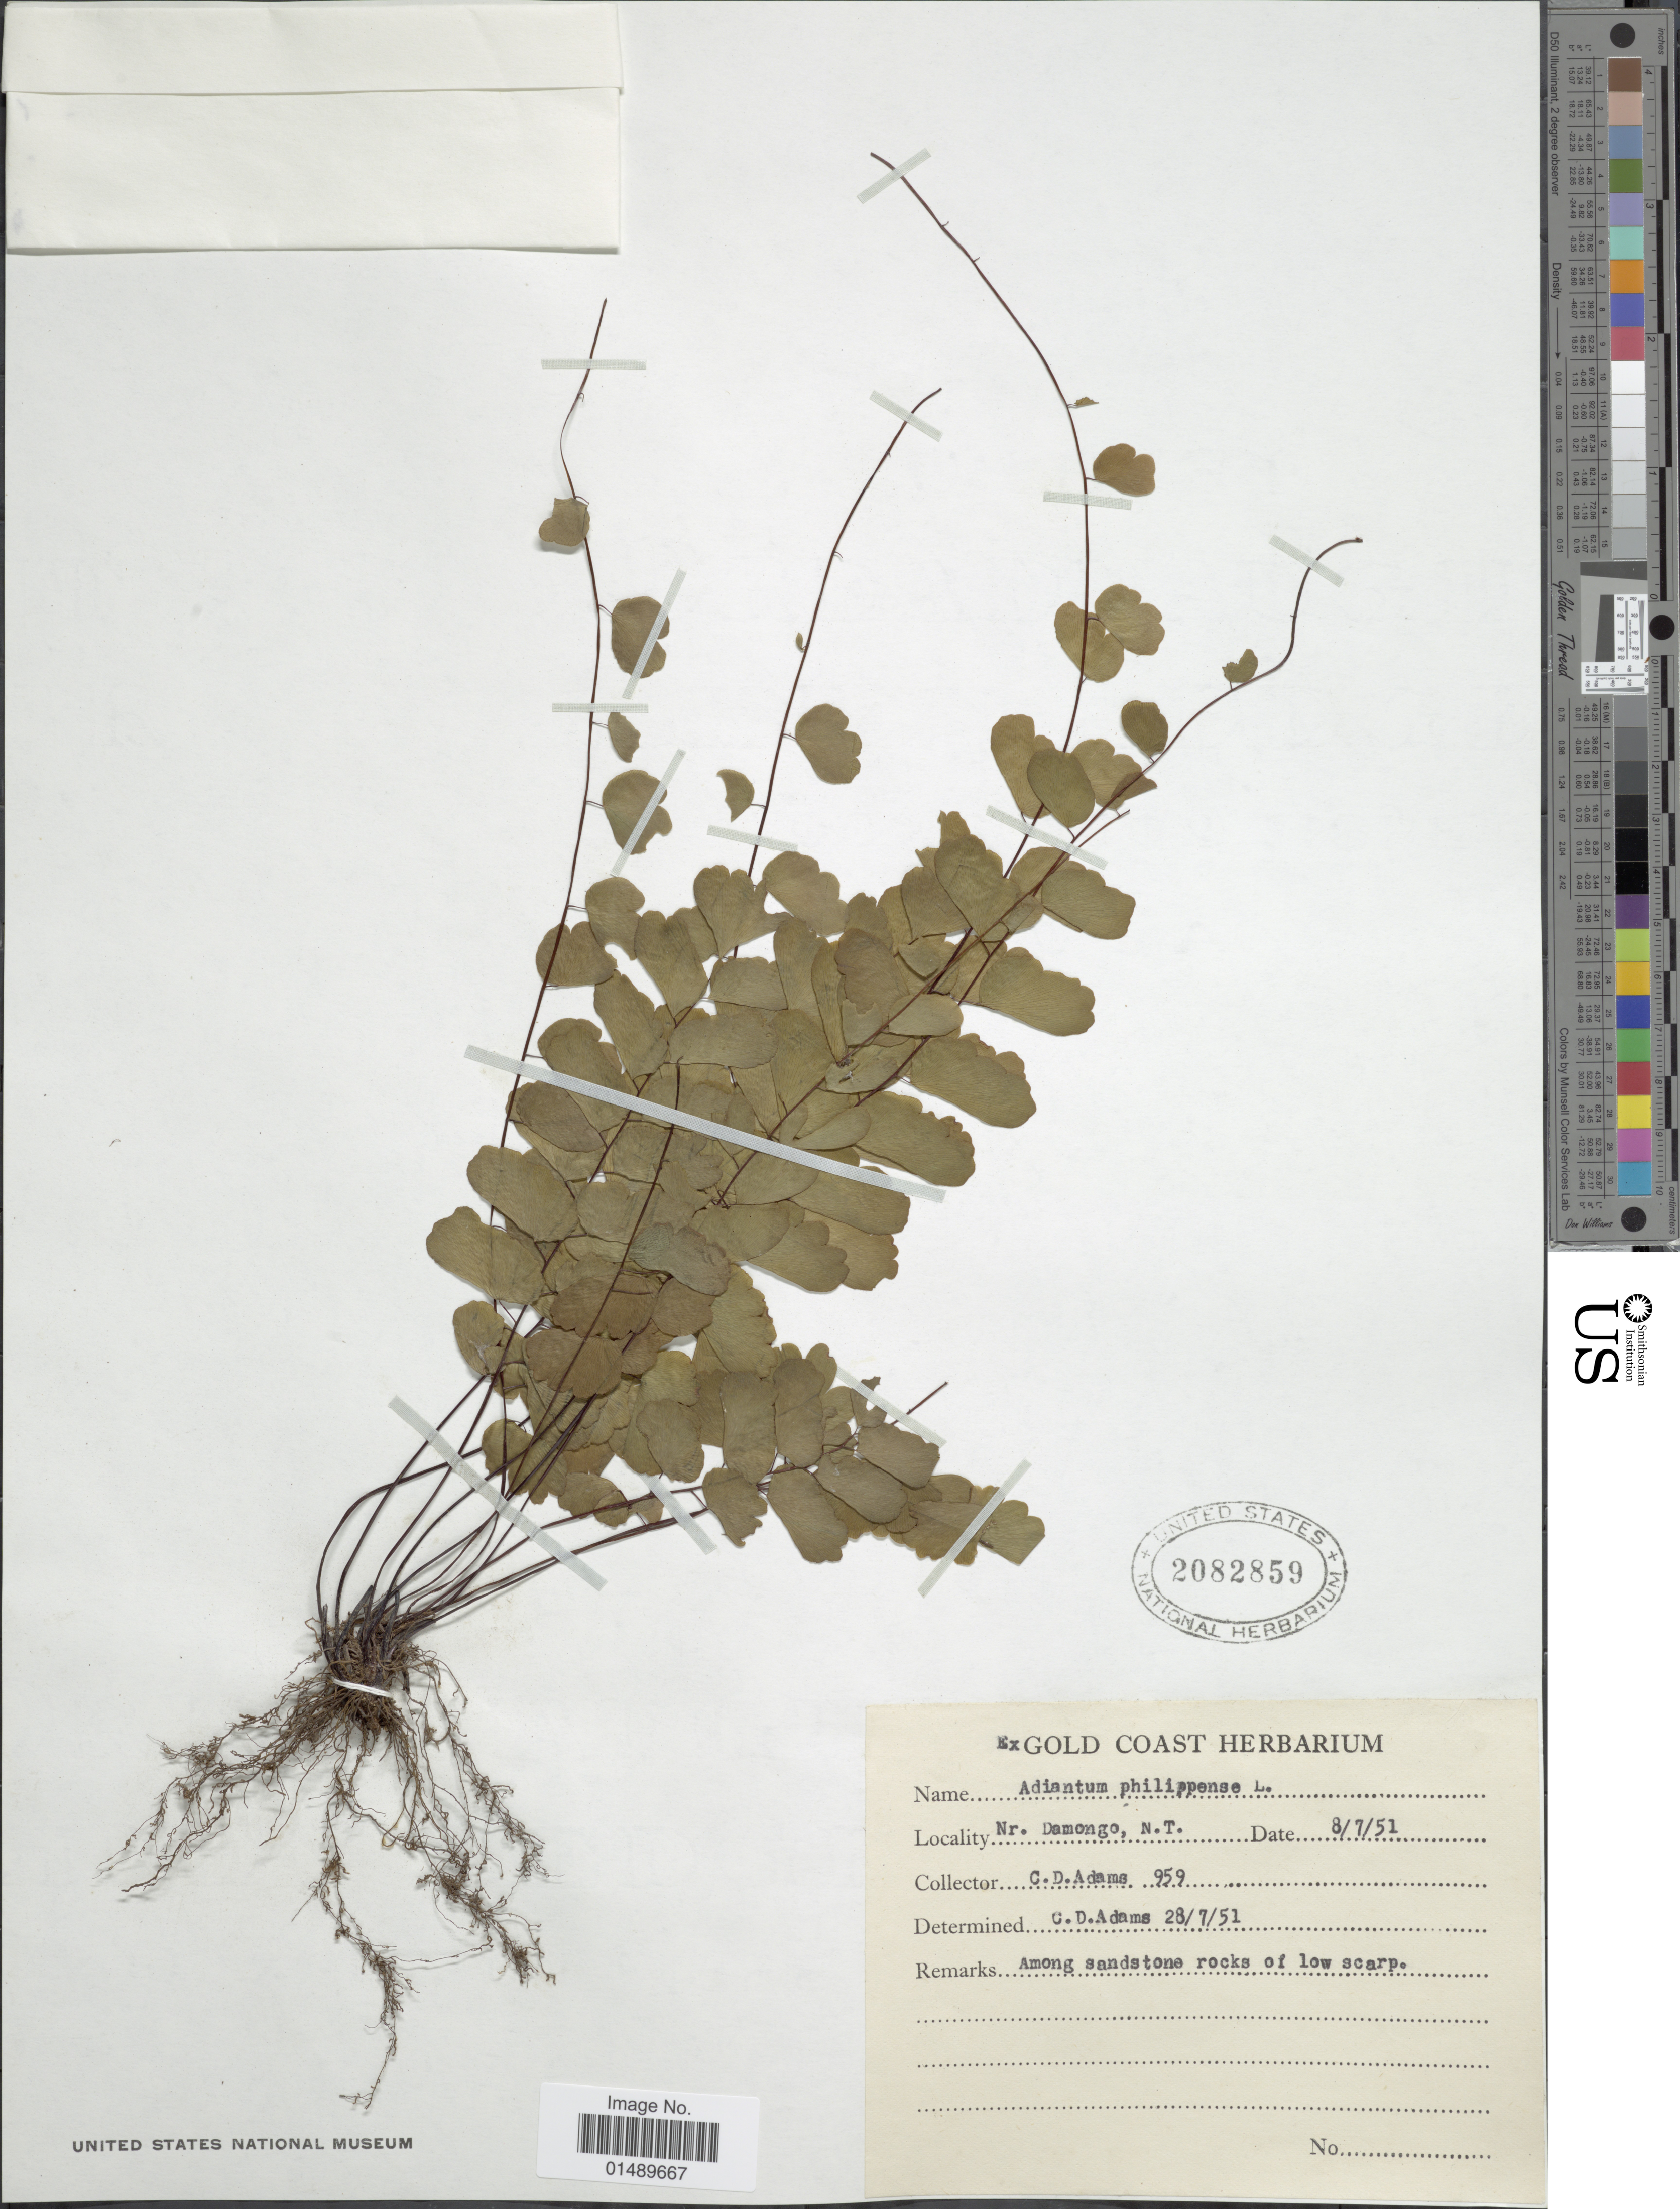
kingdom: Plantae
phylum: Tracheophyta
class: Polypodiopsida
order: Polypodiales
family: Pteridaceae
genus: Adiantum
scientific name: Adiantum philippense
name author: L.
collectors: C. D. Adams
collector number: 959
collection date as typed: Transcribed d/m/y: 28/7/51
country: Ghana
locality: Gold Coast, Nr. Damongo, N. T.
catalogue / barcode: US 2082859